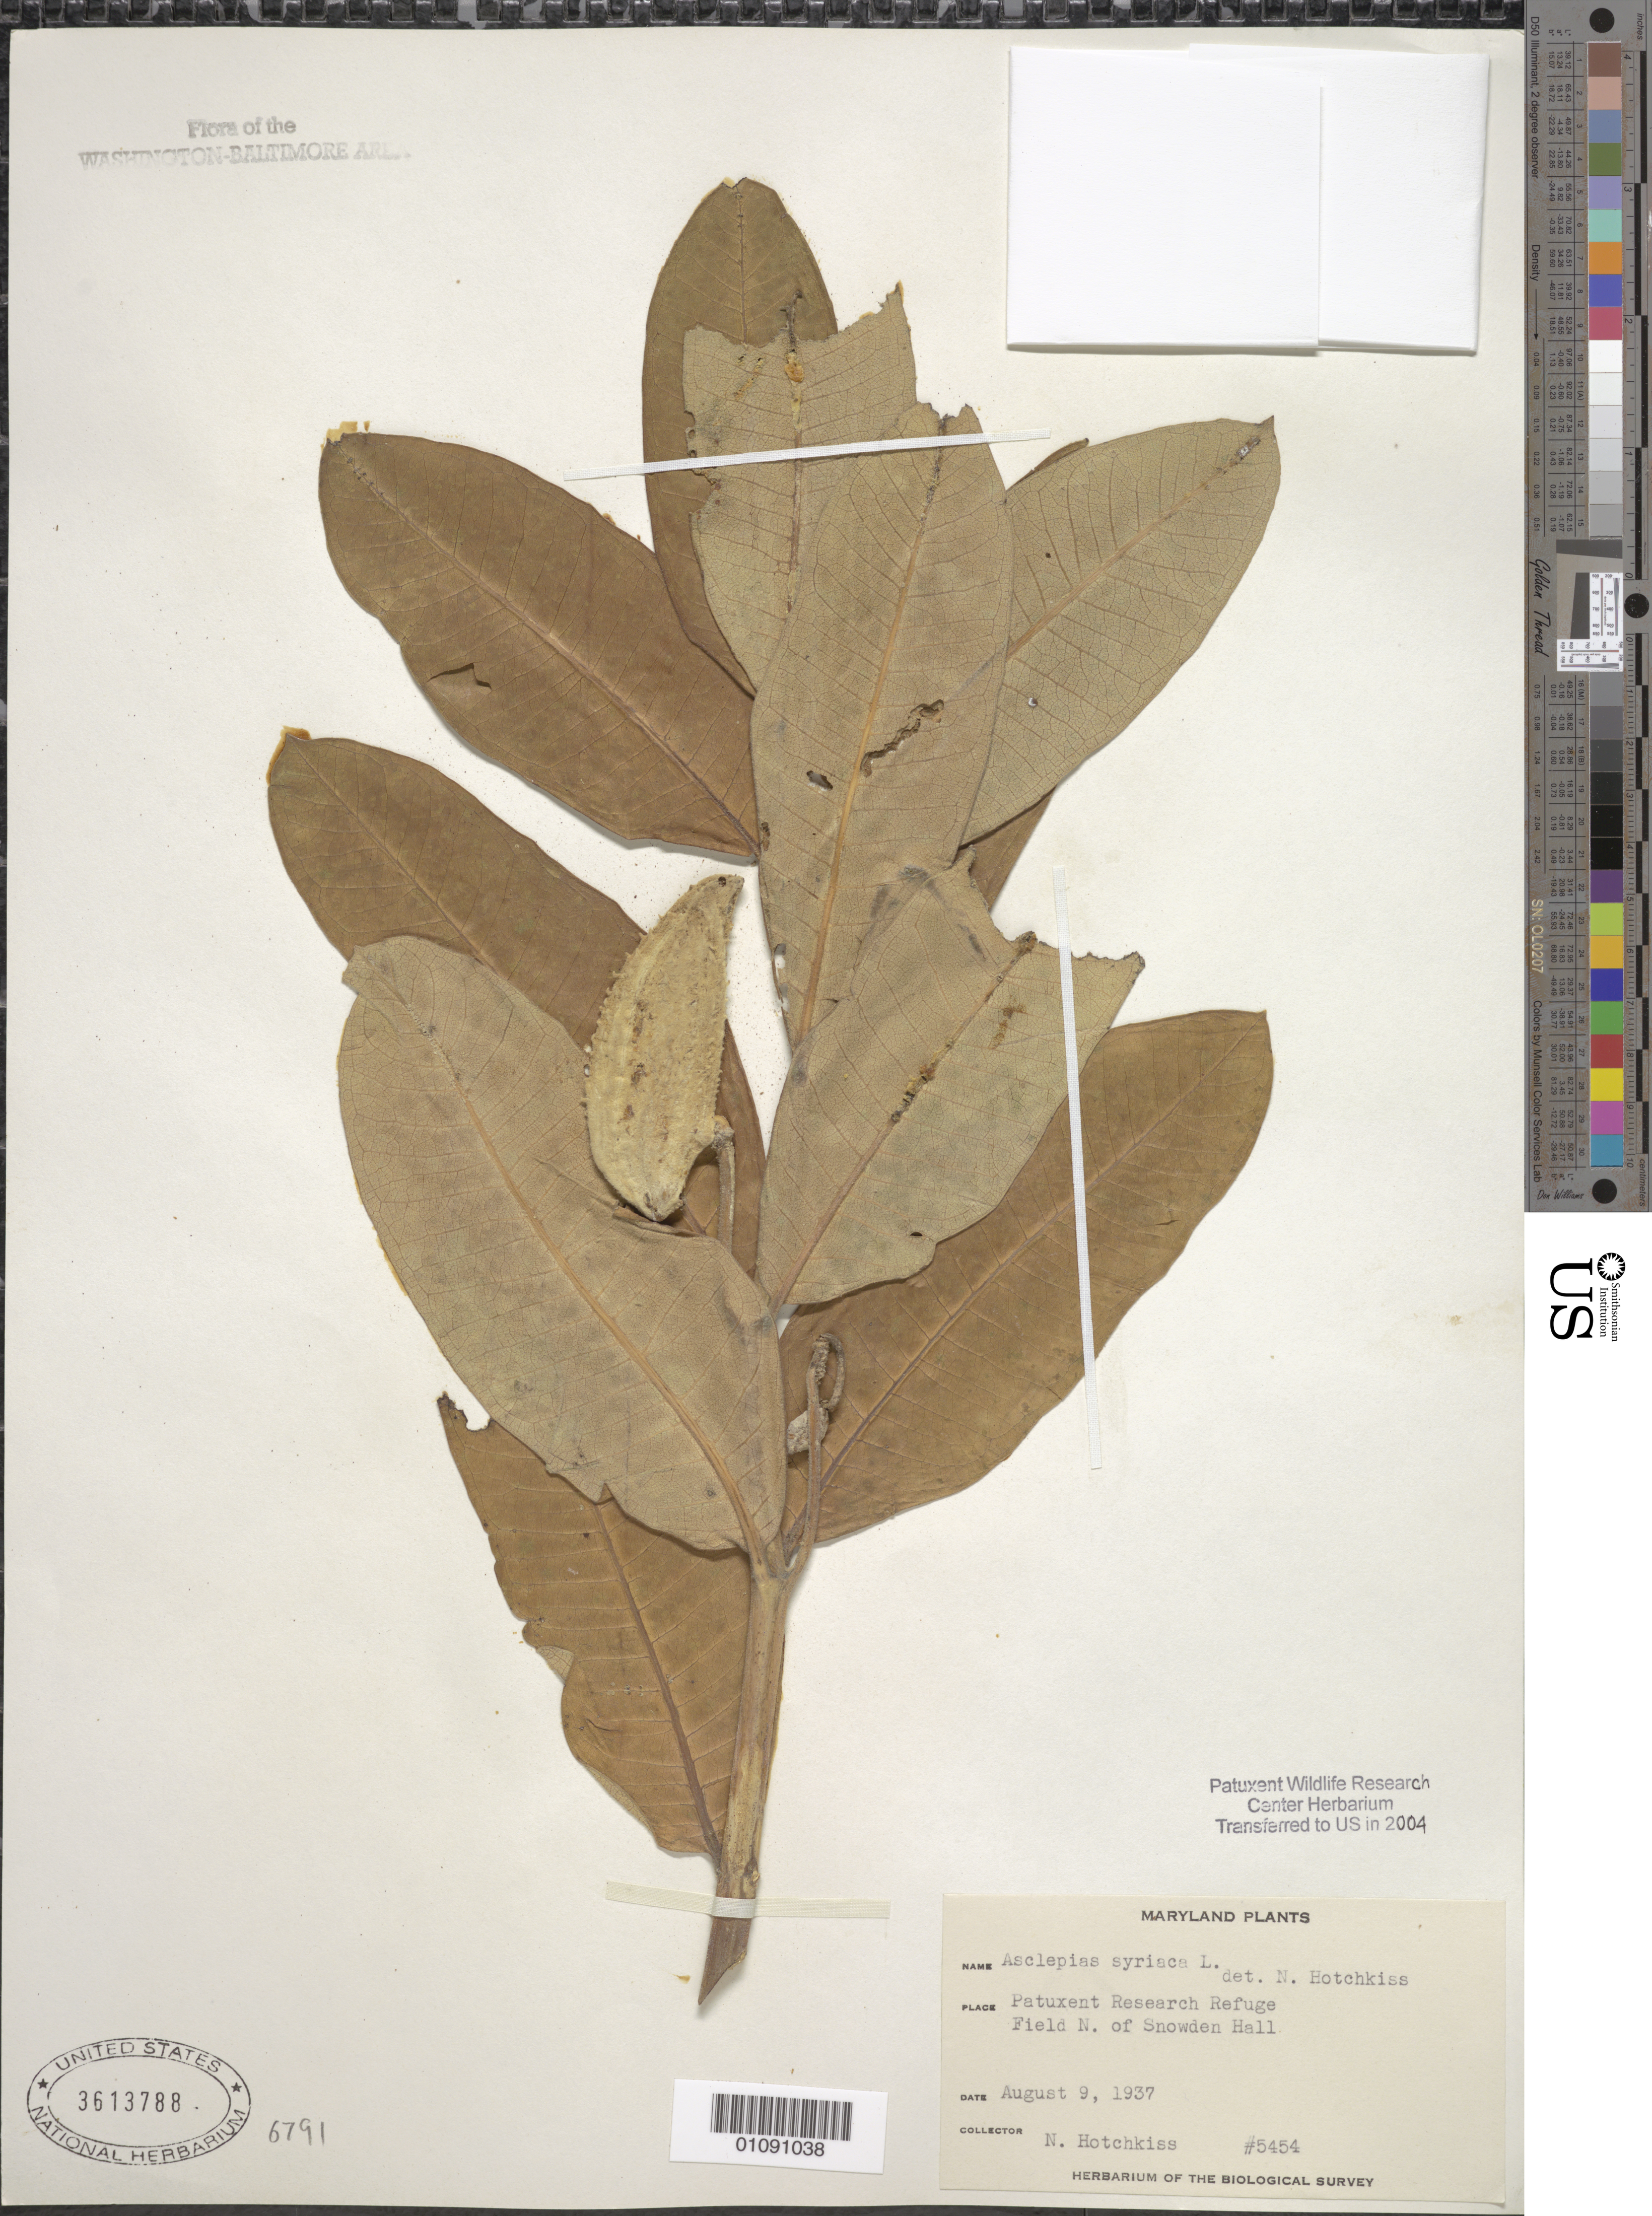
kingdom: Plantae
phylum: Tracheophyta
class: Magnoliopsida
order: Gentianales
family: Apocynaceae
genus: Asclepias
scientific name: Asclepias syriaca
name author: L.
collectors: N. Hotchkiss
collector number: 5454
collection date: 1937-08-09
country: United States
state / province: Maryland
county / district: Prince George's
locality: Patuxent Wildlife Refuge. N. of Snowden Hall.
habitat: Field.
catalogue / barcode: US 3613788